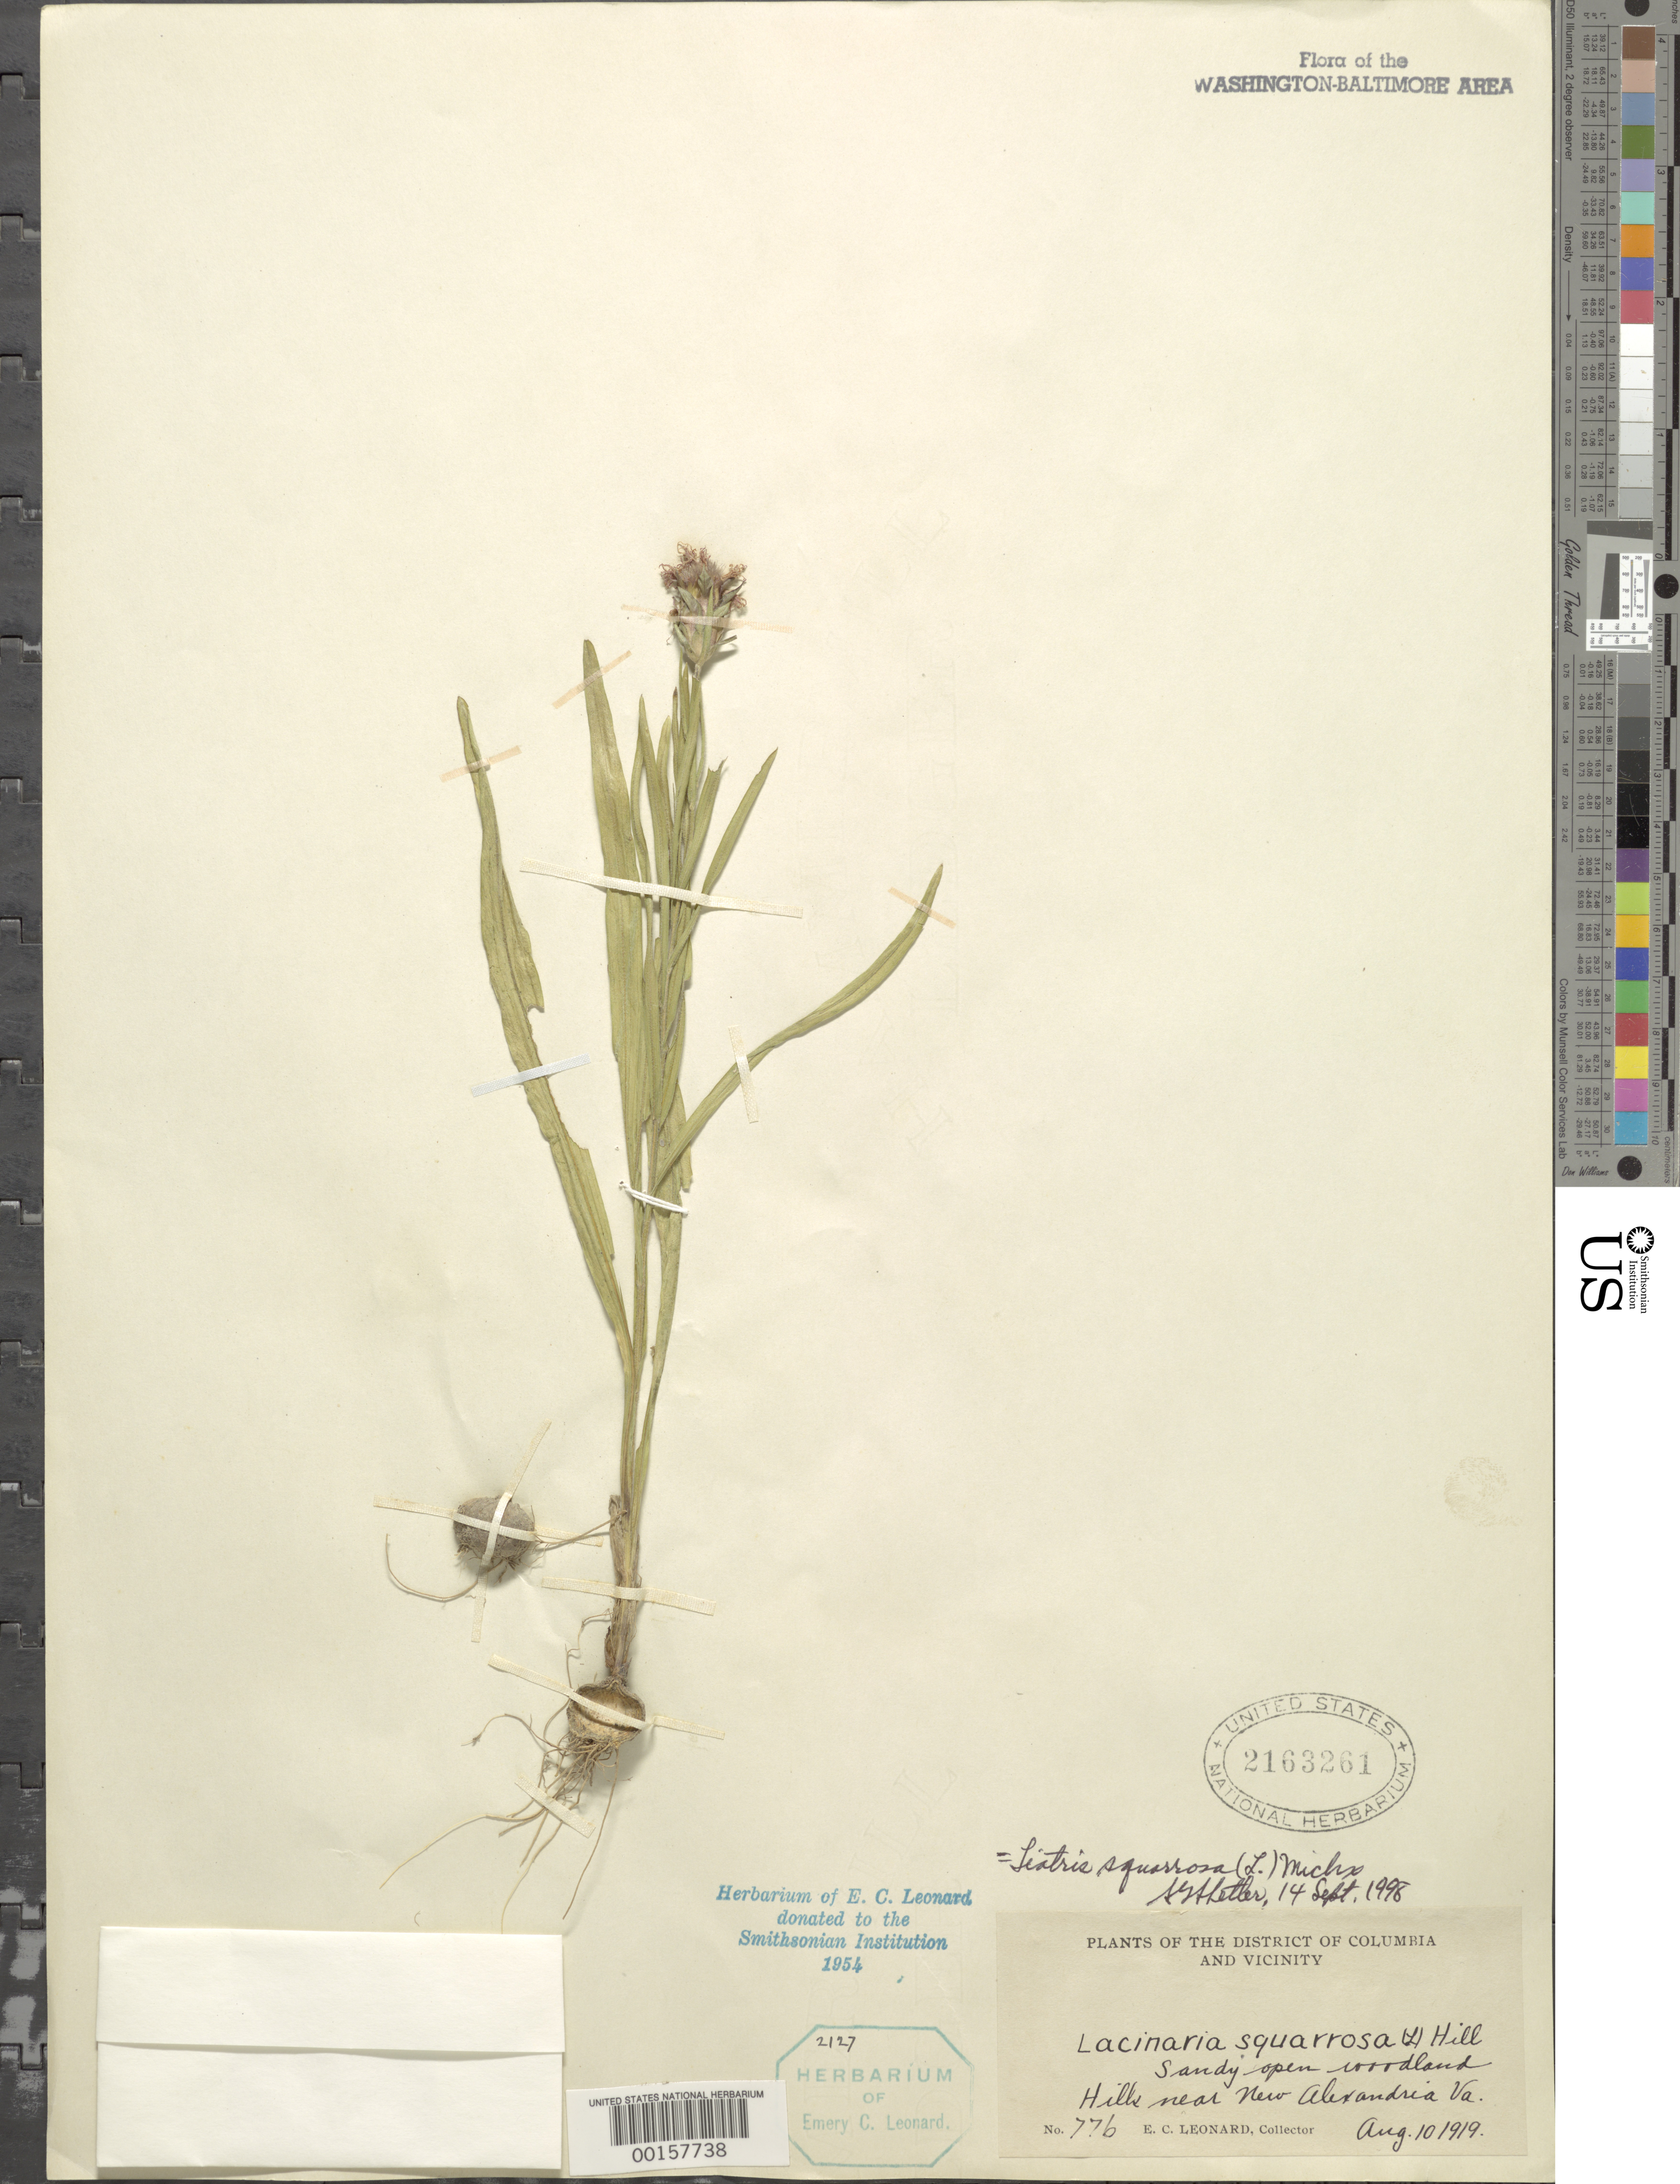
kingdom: Plantae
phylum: Tracheophyta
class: Magnoliopsida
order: Asterales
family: Asteraceae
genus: Liatris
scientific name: Liatris squarrosa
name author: (L.) Michx.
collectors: E. C. Leonard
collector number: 776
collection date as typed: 10 Aug 1919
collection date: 1919-08-10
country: United States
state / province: Virginia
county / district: Fairfax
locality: New Alexandria vicinity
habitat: Sandy open woodland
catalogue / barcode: US 2163261